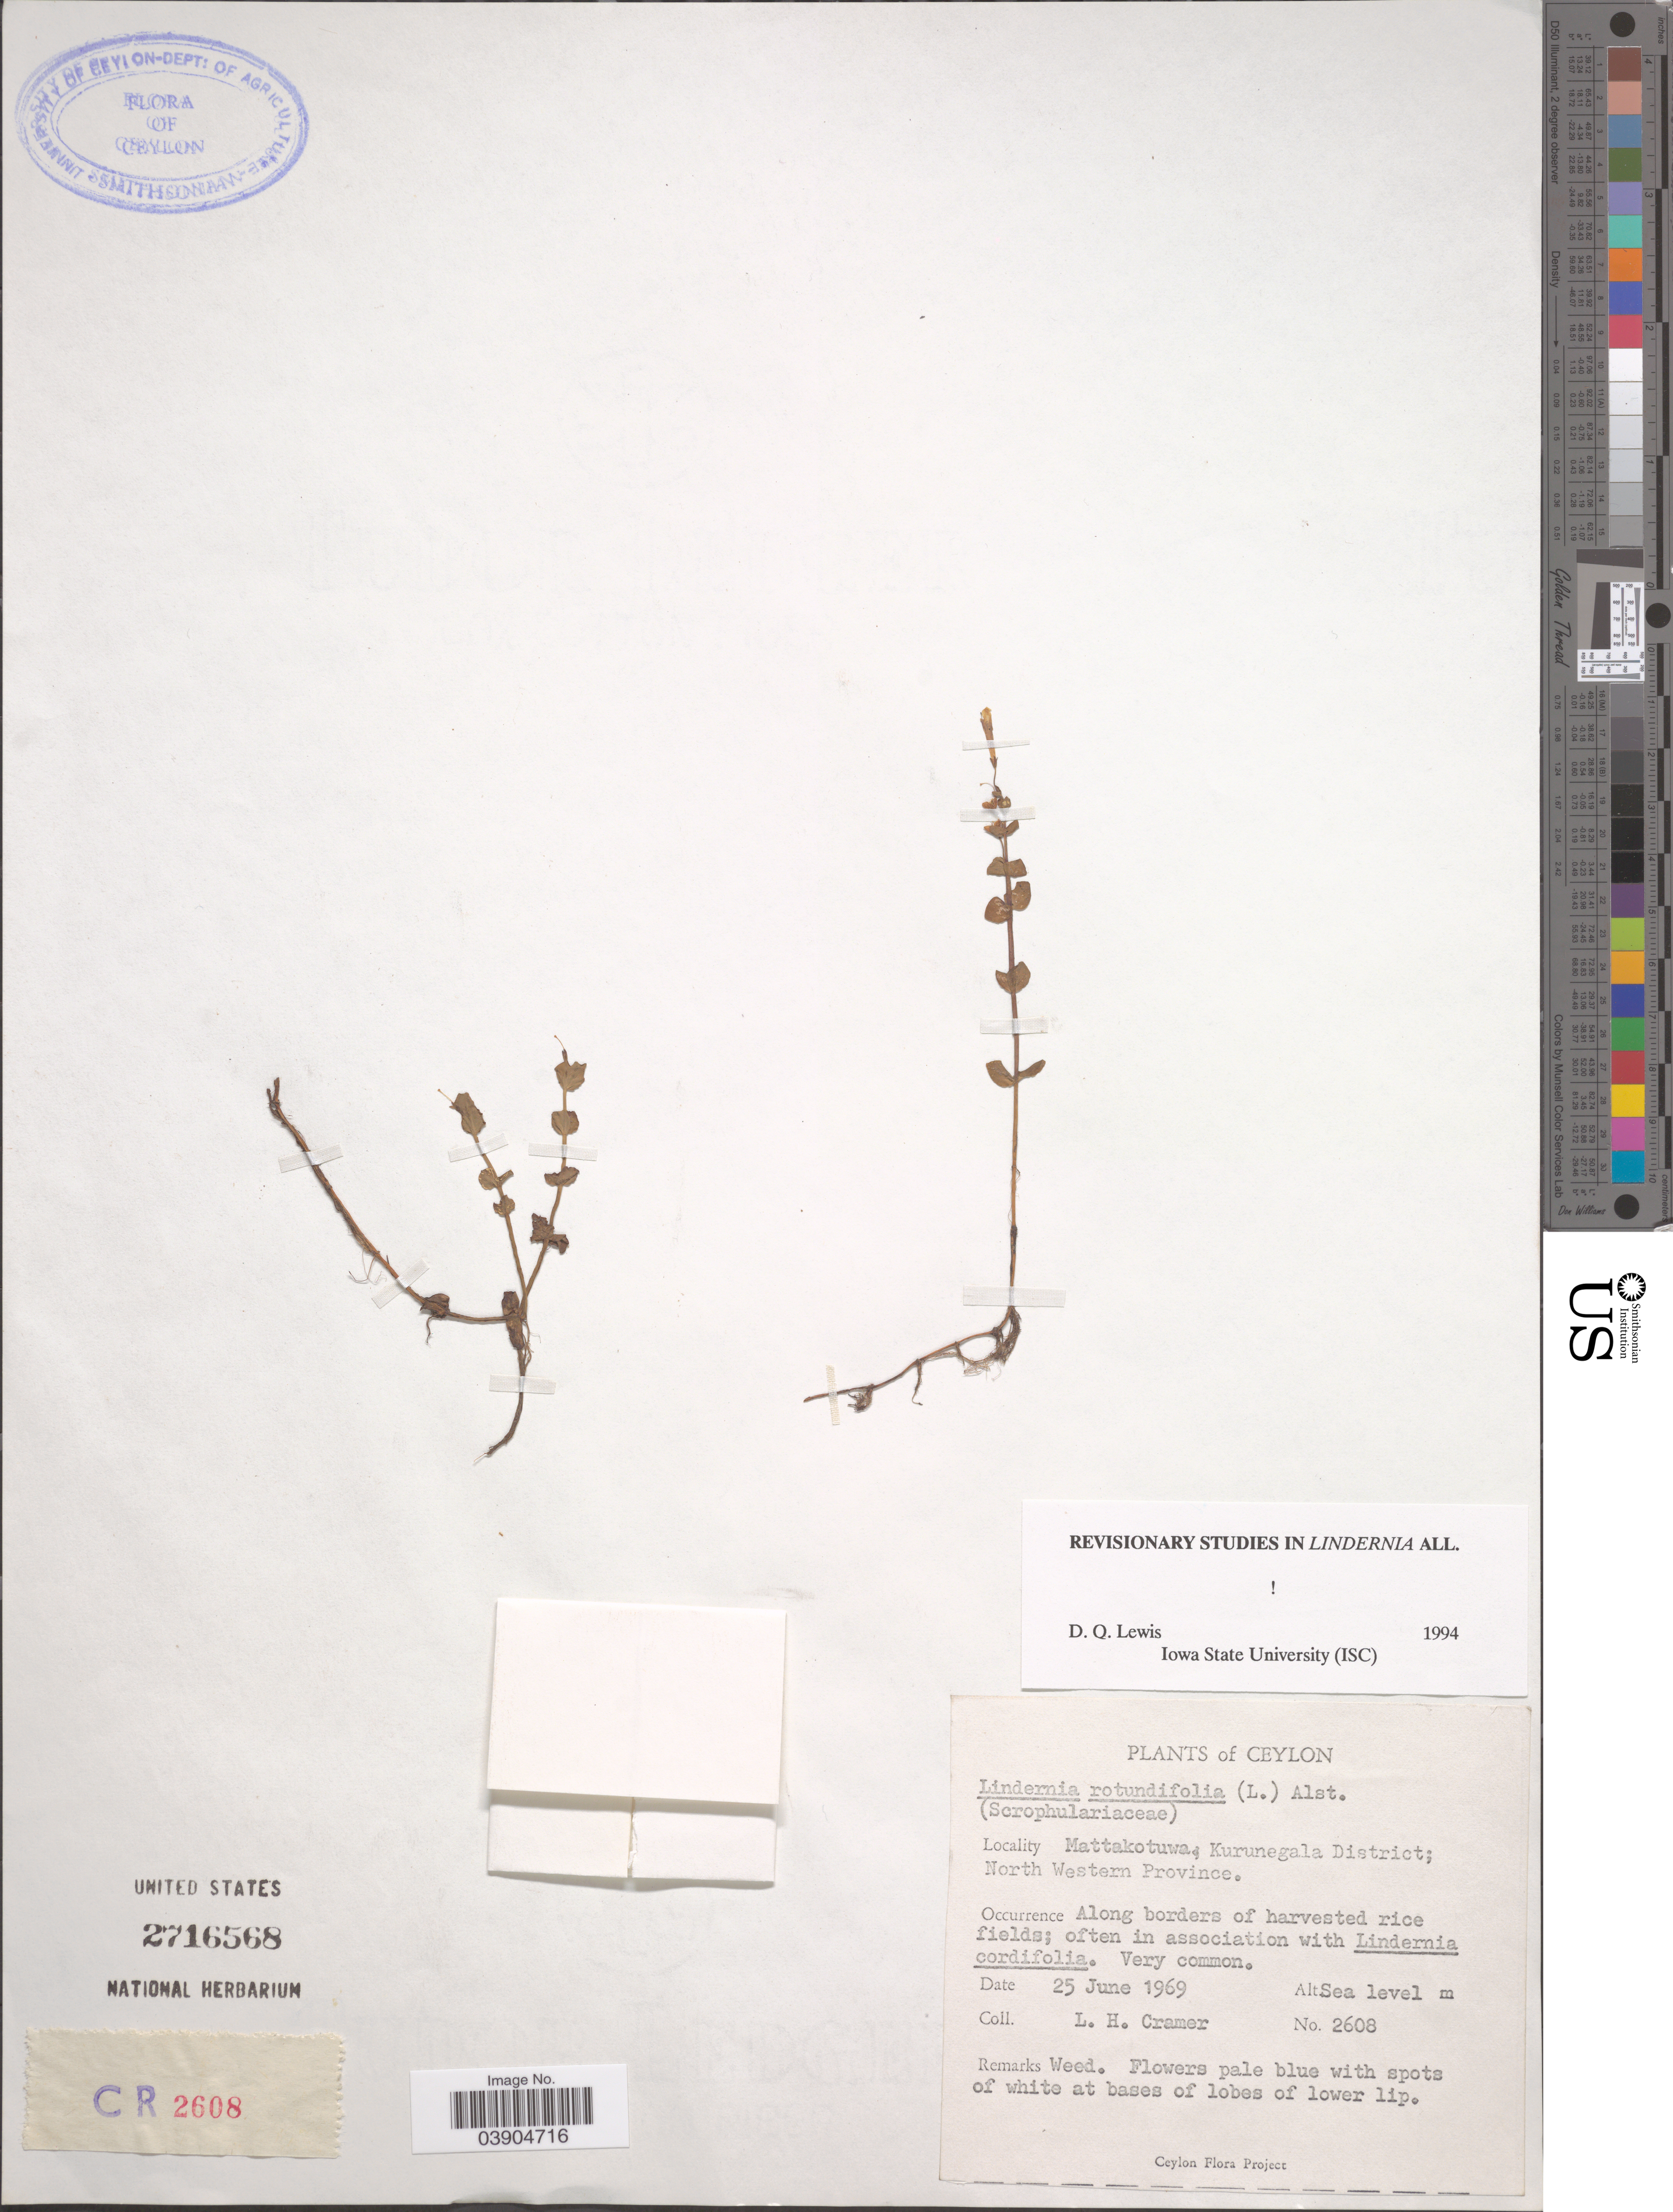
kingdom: Plantae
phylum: Tracheophyta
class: Magnoliopsida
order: Lamiales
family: Linderniaceae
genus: Lindernia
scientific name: Lindernia rotundifolia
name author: (L.) Alston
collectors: L. H. Cramer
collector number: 2608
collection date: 1969-06-25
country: Sri Lanka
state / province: North Western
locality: Ceylon. Mattakotuwa, Kurunegala District. Along borders of harvested rice fields.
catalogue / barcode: US 2716568